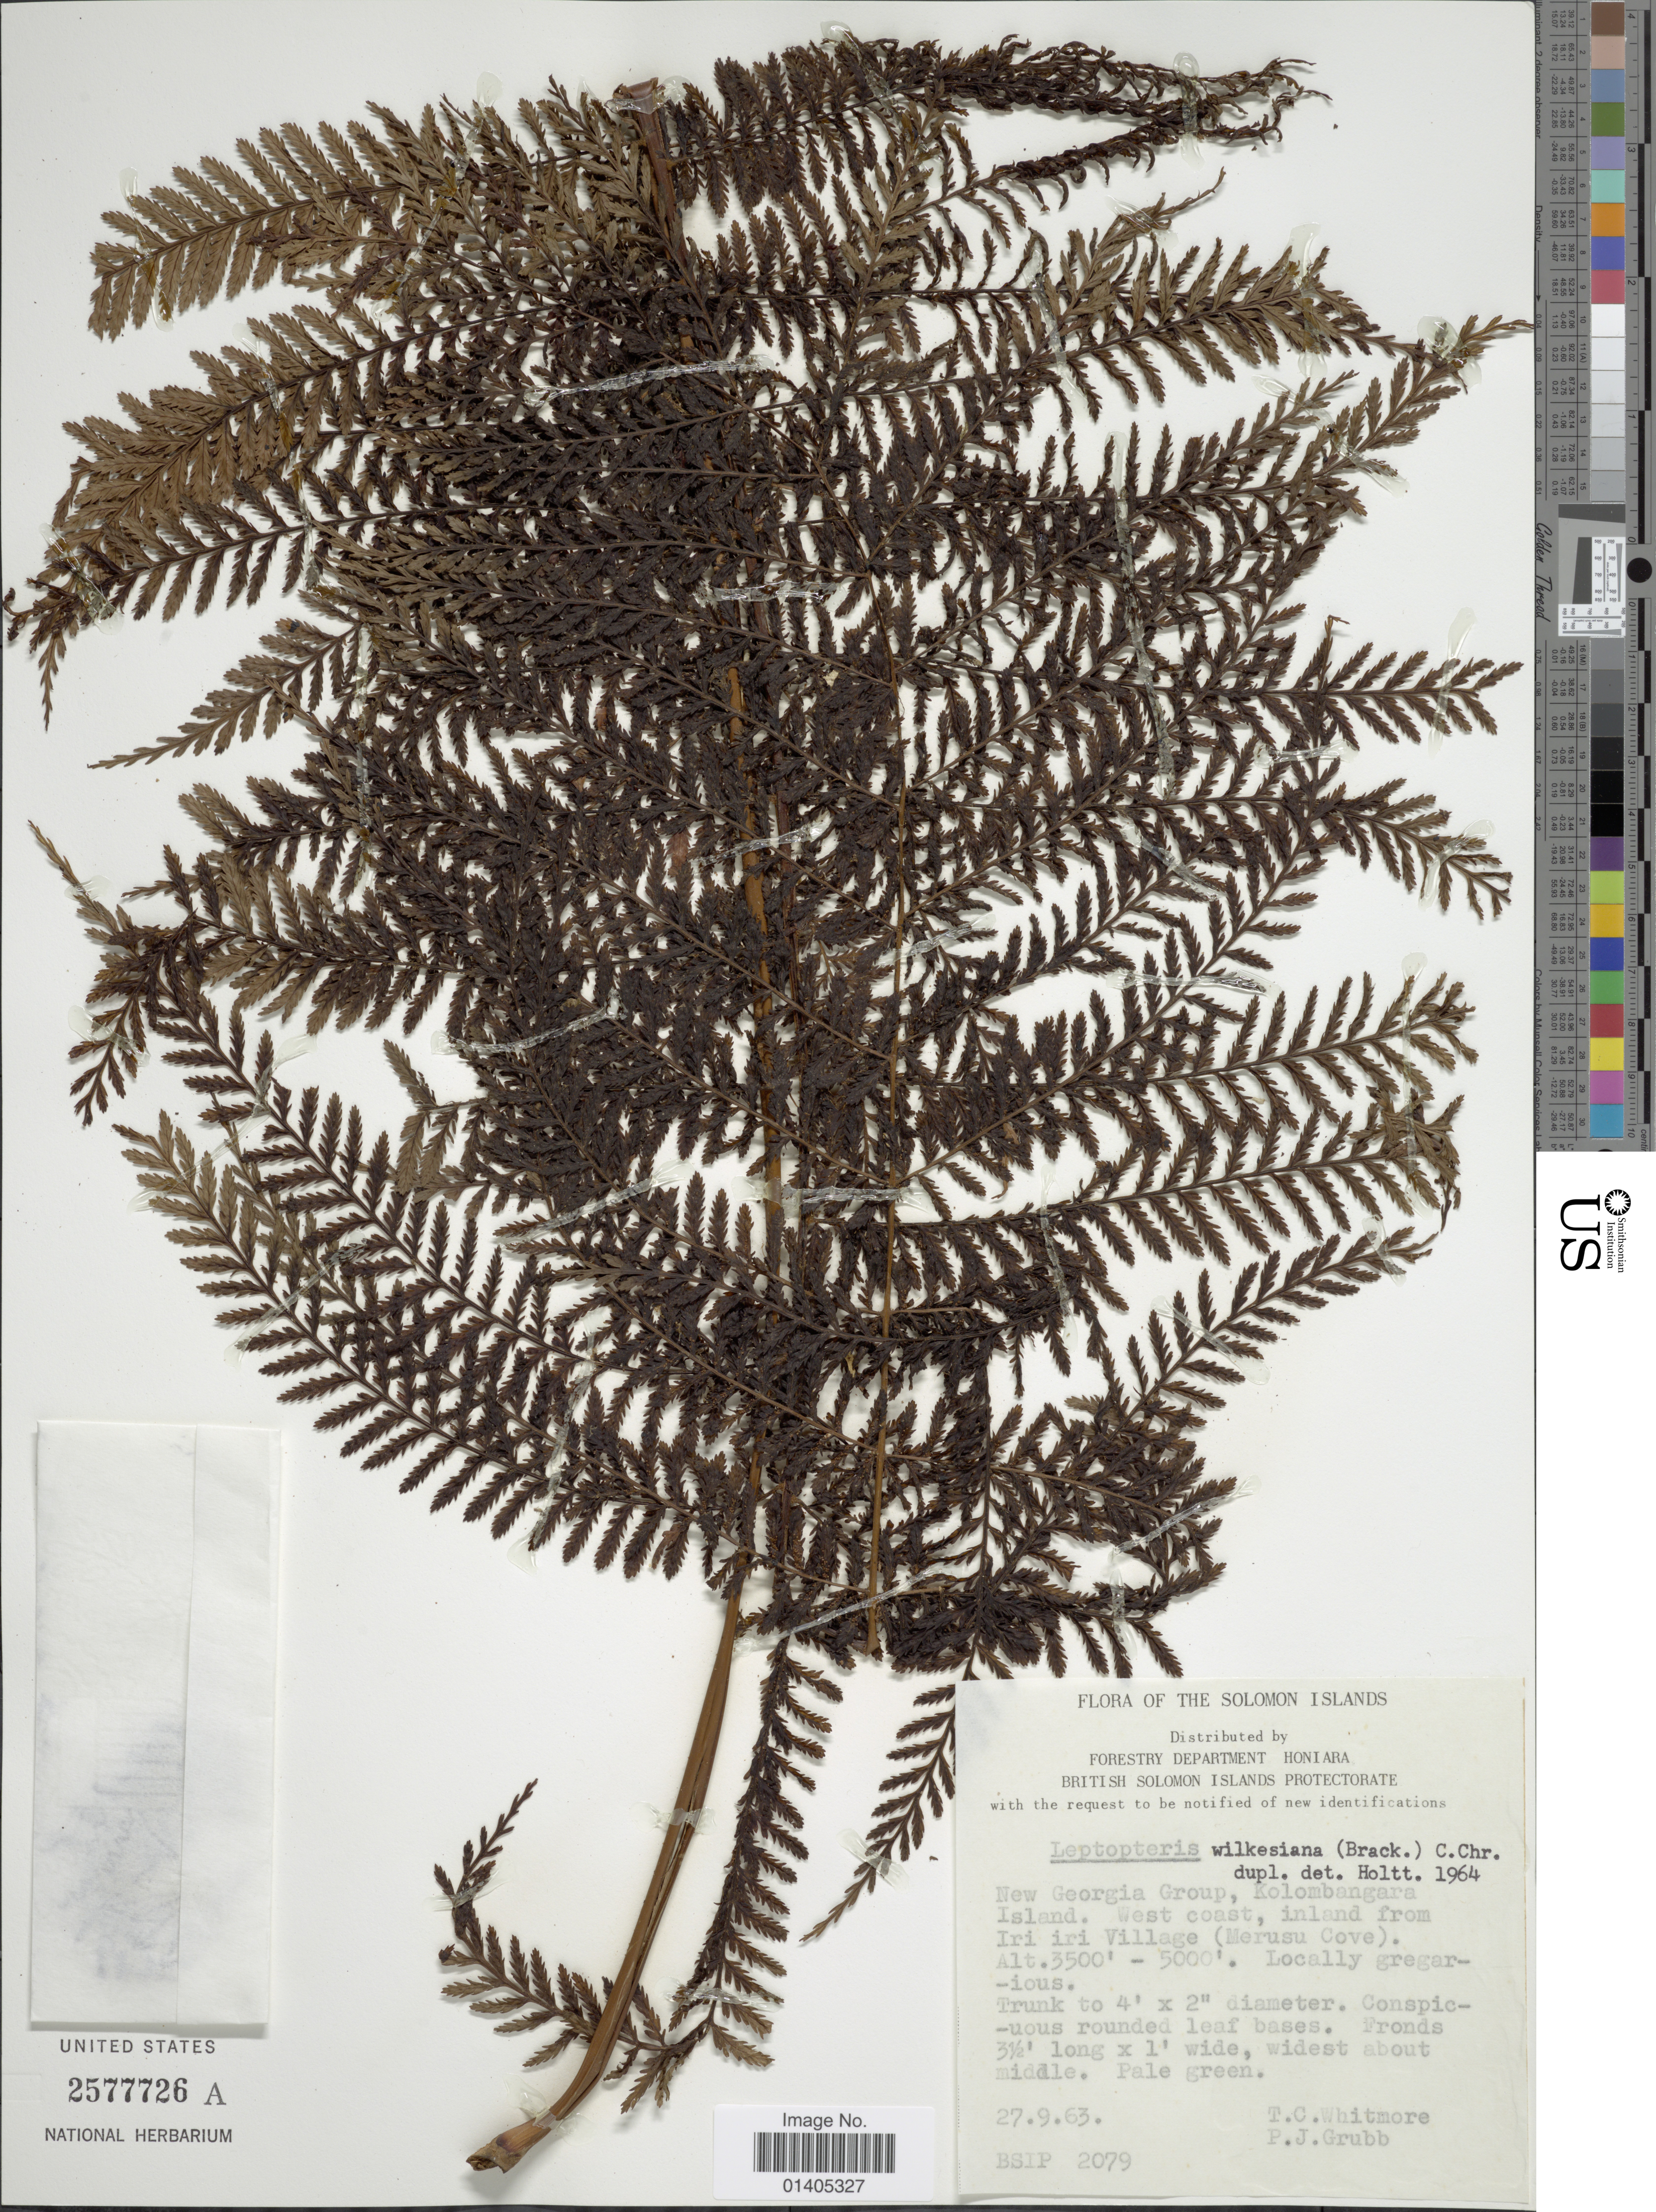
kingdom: Plantae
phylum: Tracheophyta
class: Polypodiopsida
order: Osmundales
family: Osmundaceae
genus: Leptopteris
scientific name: Leptopteris wilkesiana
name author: (Brack.) Christ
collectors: T. C. Whitmore & P. J. Grubb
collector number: BSIP 2079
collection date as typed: Transcribed d/m/y: 27/9/63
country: Solomon Islands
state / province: Solomon Islands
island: Kolombangara [Nduke]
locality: New Georgia Group, Kolombangara Island, West coast, inland from Iri iri Village (Merusu Cove)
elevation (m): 1067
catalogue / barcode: US 2577726A